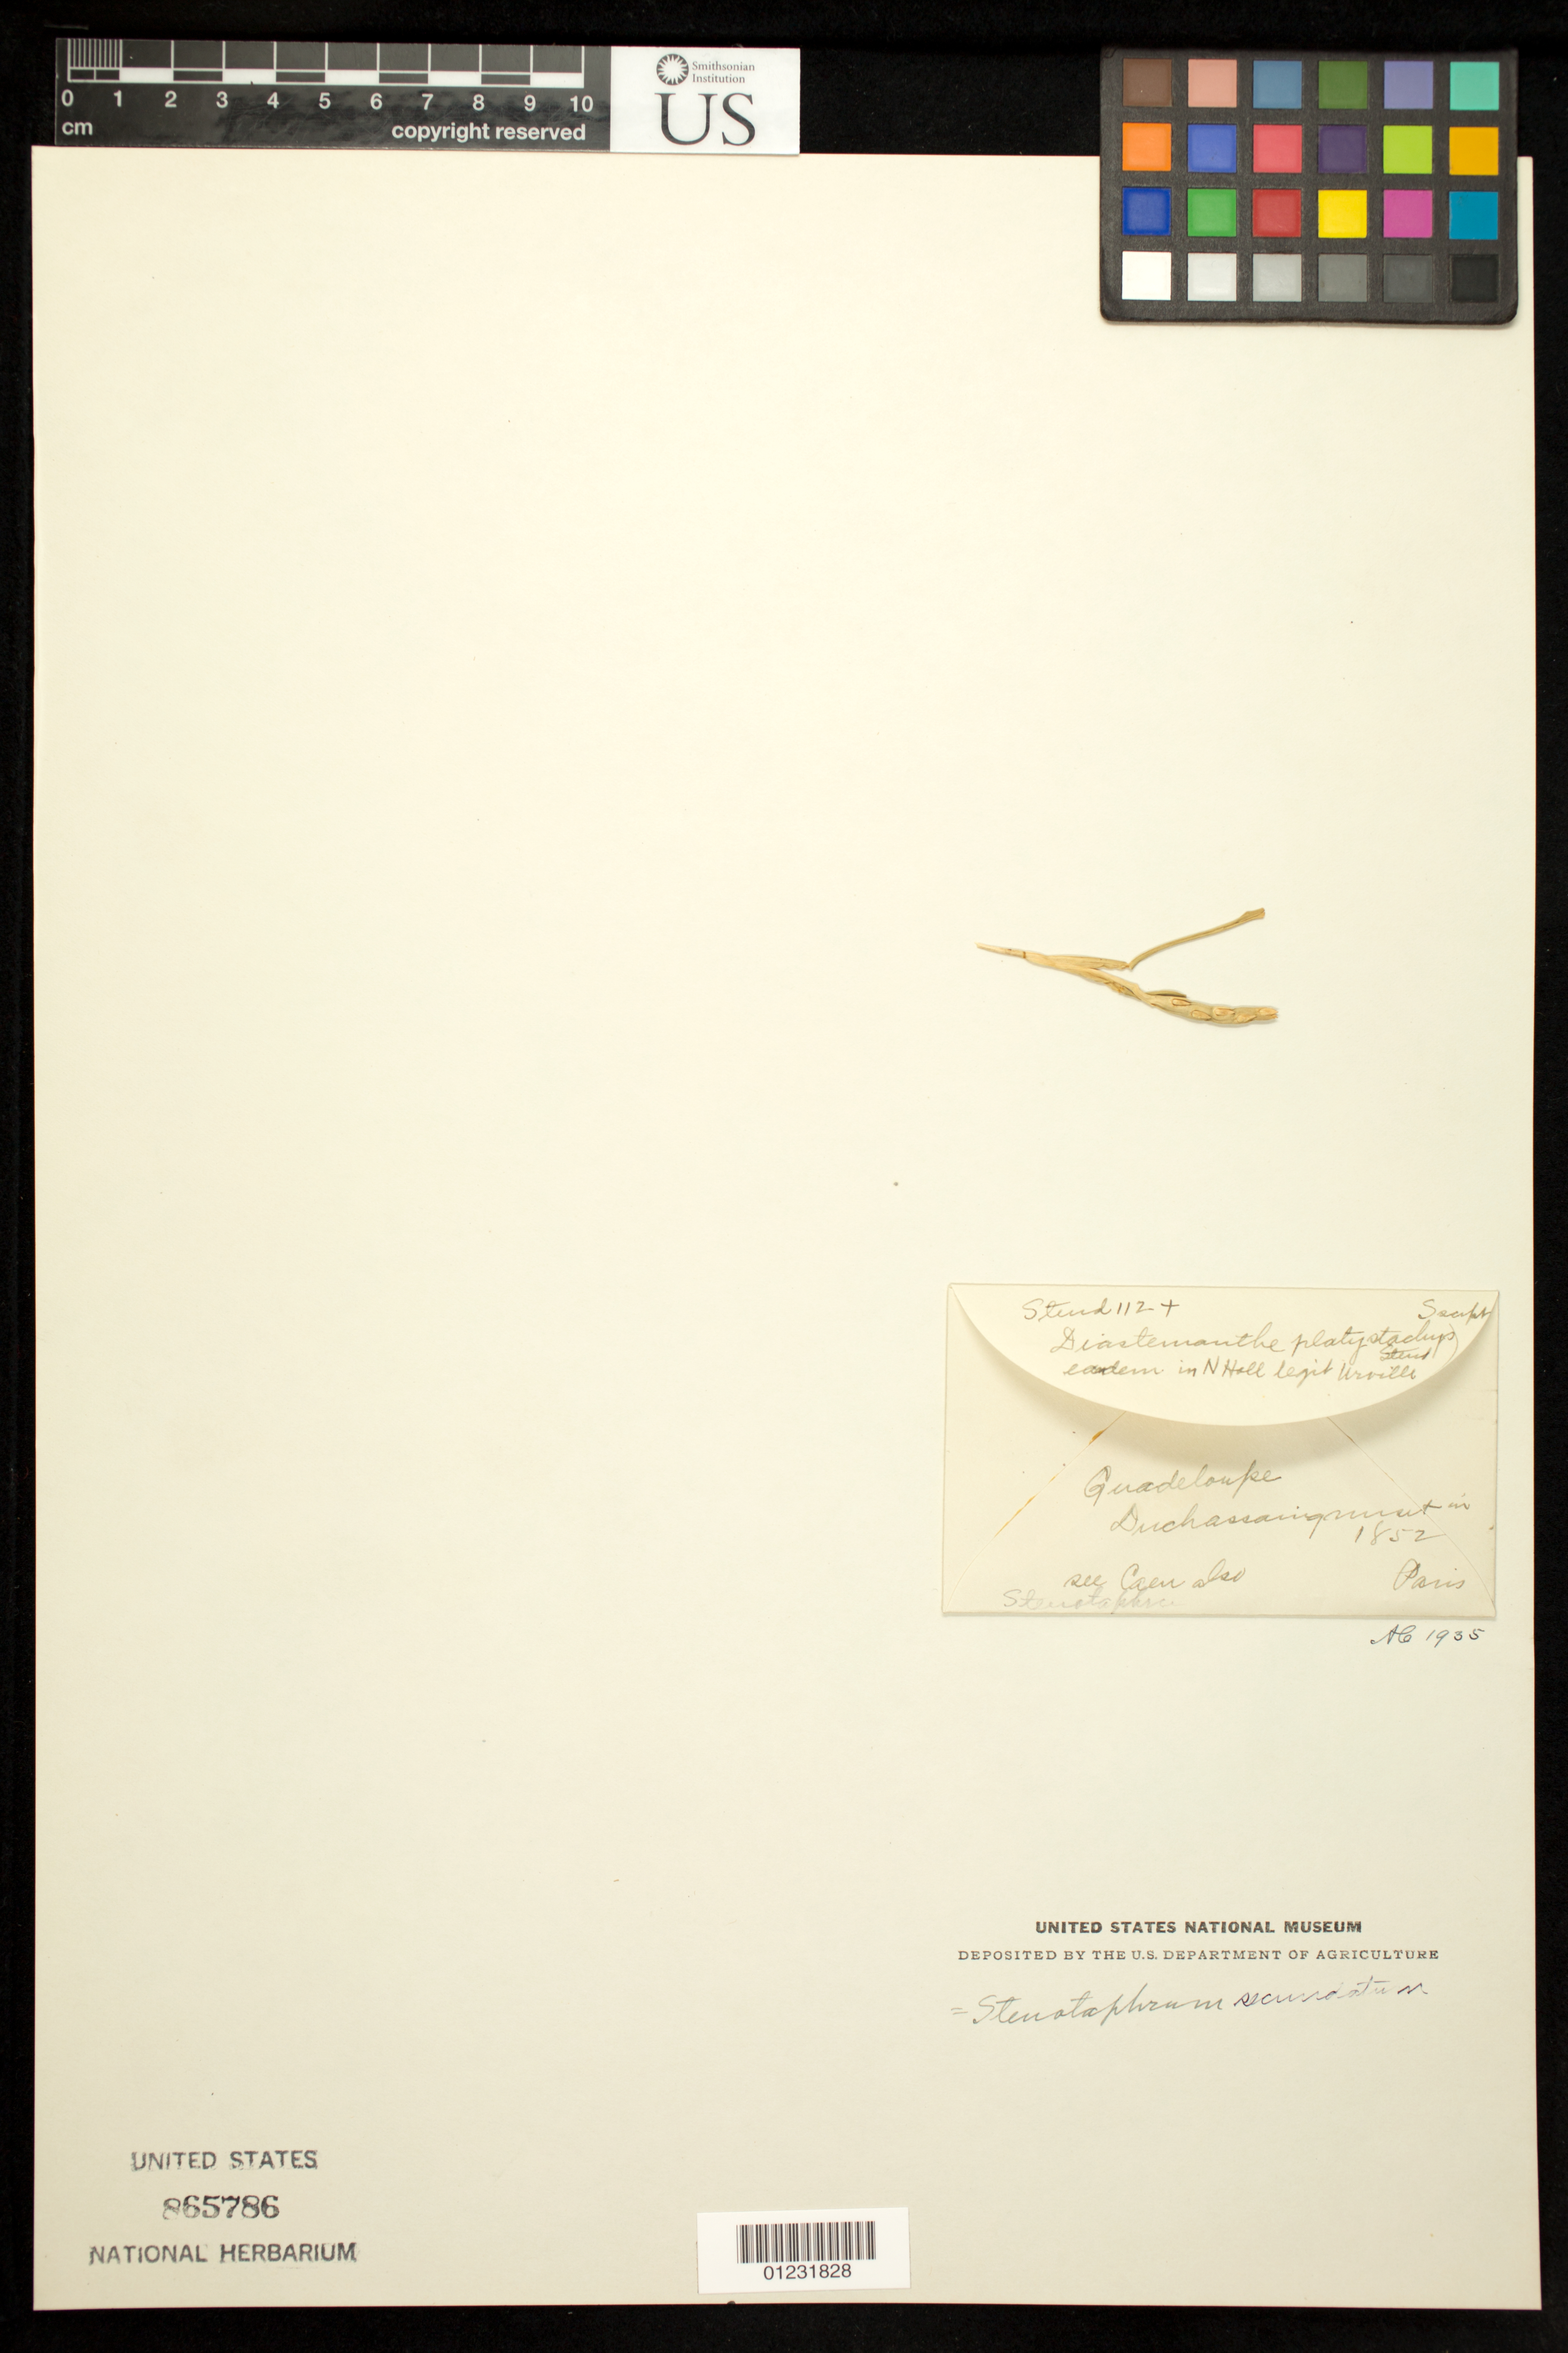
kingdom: Plantae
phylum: Tracheophyta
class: Liliopsida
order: Poales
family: Poaceae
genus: Diastemanthe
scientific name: Diastemanthe platystachys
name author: Steud.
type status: Syntype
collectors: -. Duchassaing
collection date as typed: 1852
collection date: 1852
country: Guadeloupe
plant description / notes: Fragmentary material of type specimen ex herb. Paris.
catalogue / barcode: US 865786